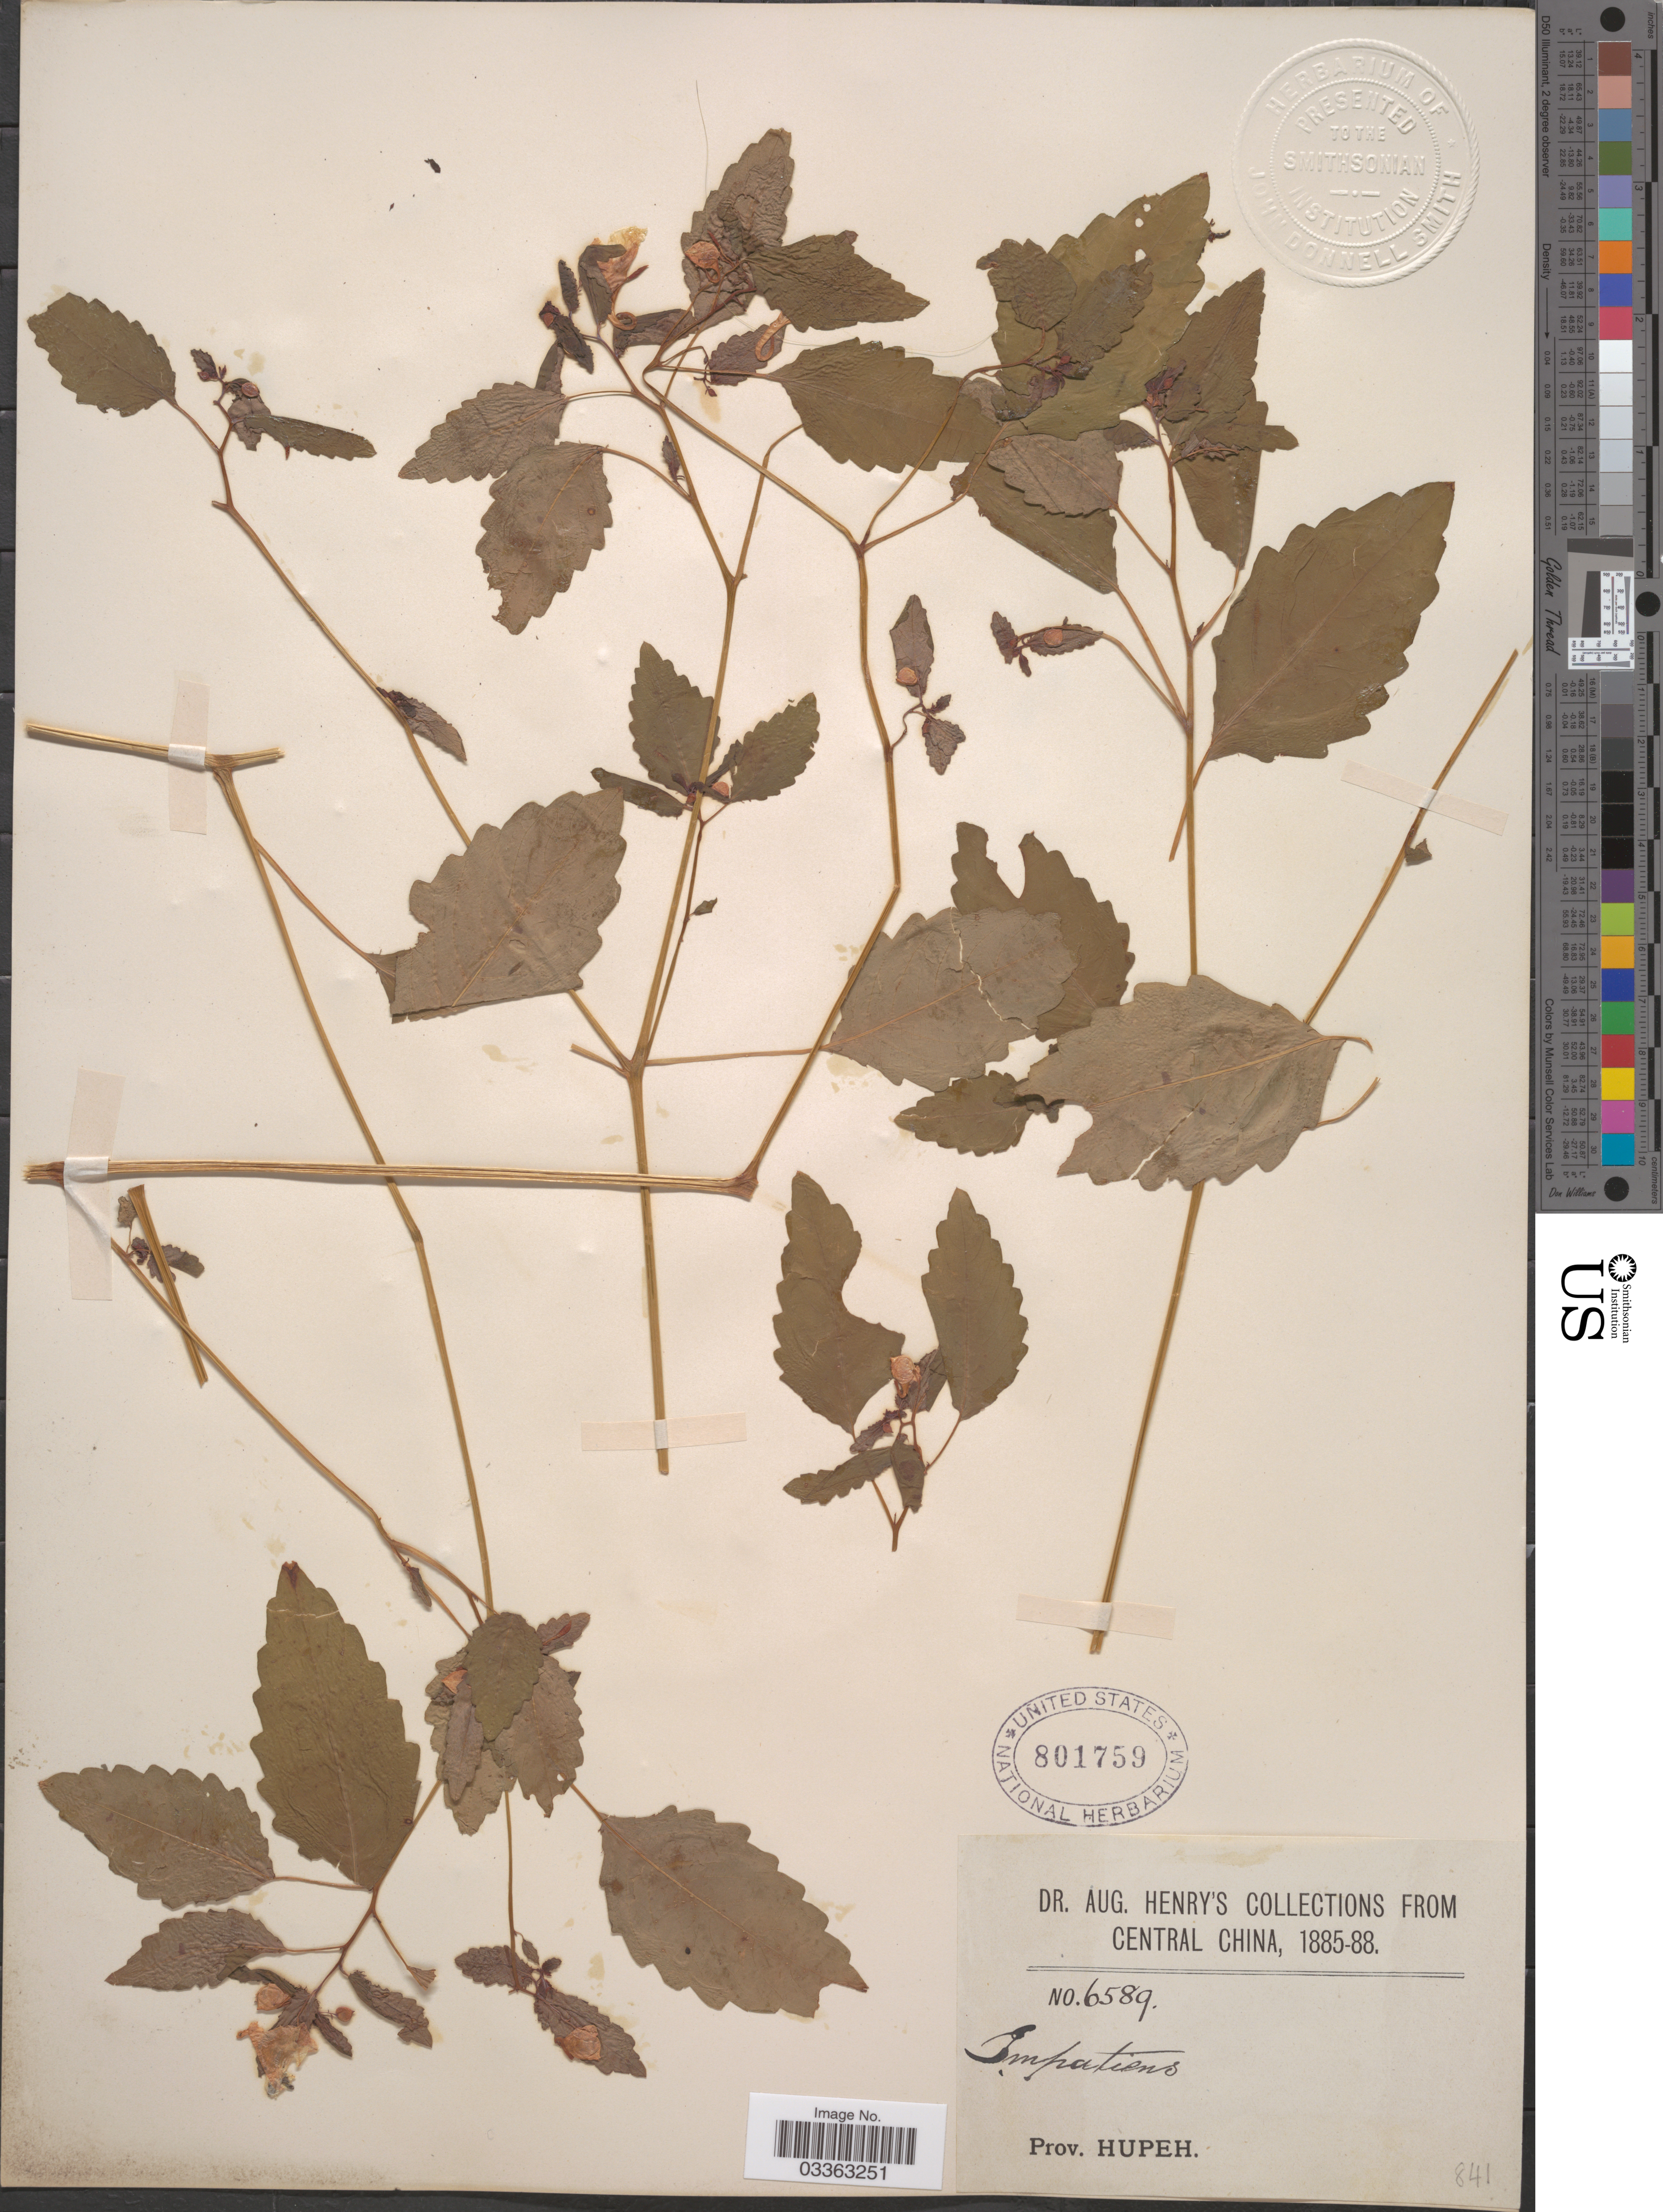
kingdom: Plantae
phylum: Tracheophyta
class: Magnoliopsida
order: Ericales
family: Balsaminaceae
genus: Impatiens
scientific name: Impatiens sp.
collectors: A. Henry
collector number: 6589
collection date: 1885/1888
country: China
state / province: Hubei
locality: Central China. Prov. Hupeh.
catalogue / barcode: US 801759